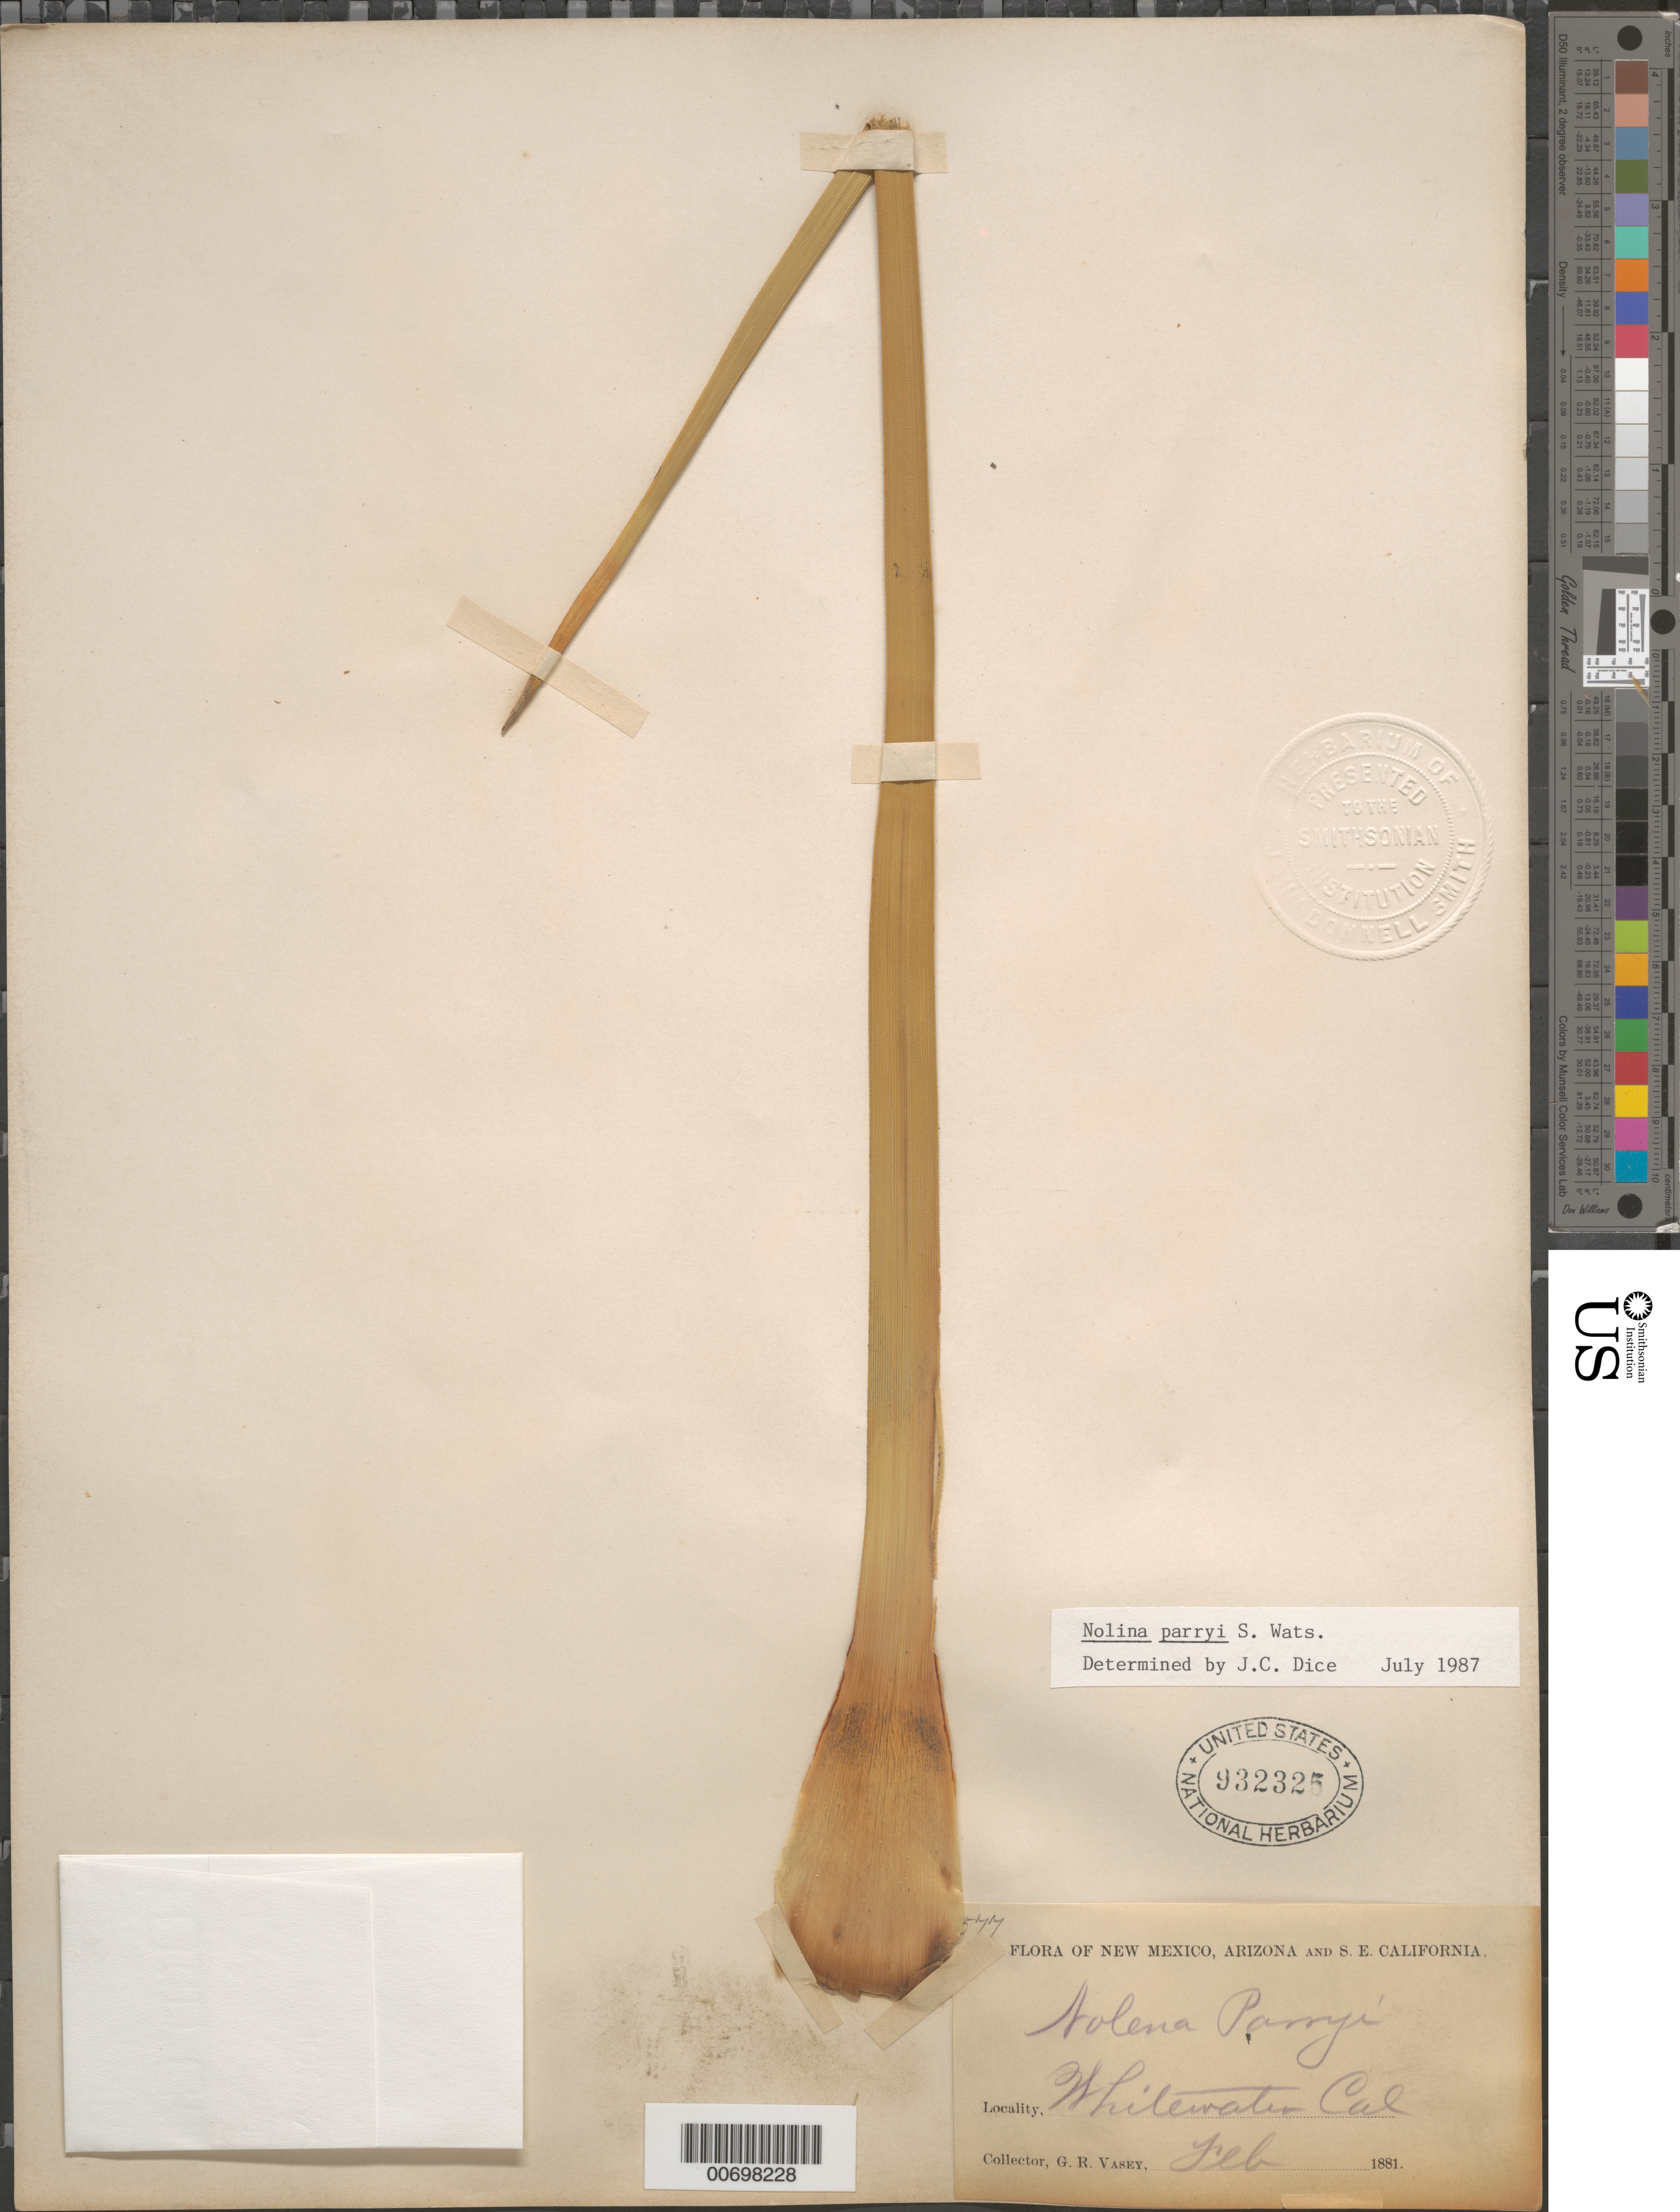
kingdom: Plantae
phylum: Tracheophyta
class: Liliopsida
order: Asparagales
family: Asparagaceae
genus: Nolina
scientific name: Nolina parryi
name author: S. Watson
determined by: Dice, J. C.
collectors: G. R. Vasey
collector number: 577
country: United States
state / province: California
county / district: Riverside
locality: Whitewater.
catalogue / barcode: US 932325